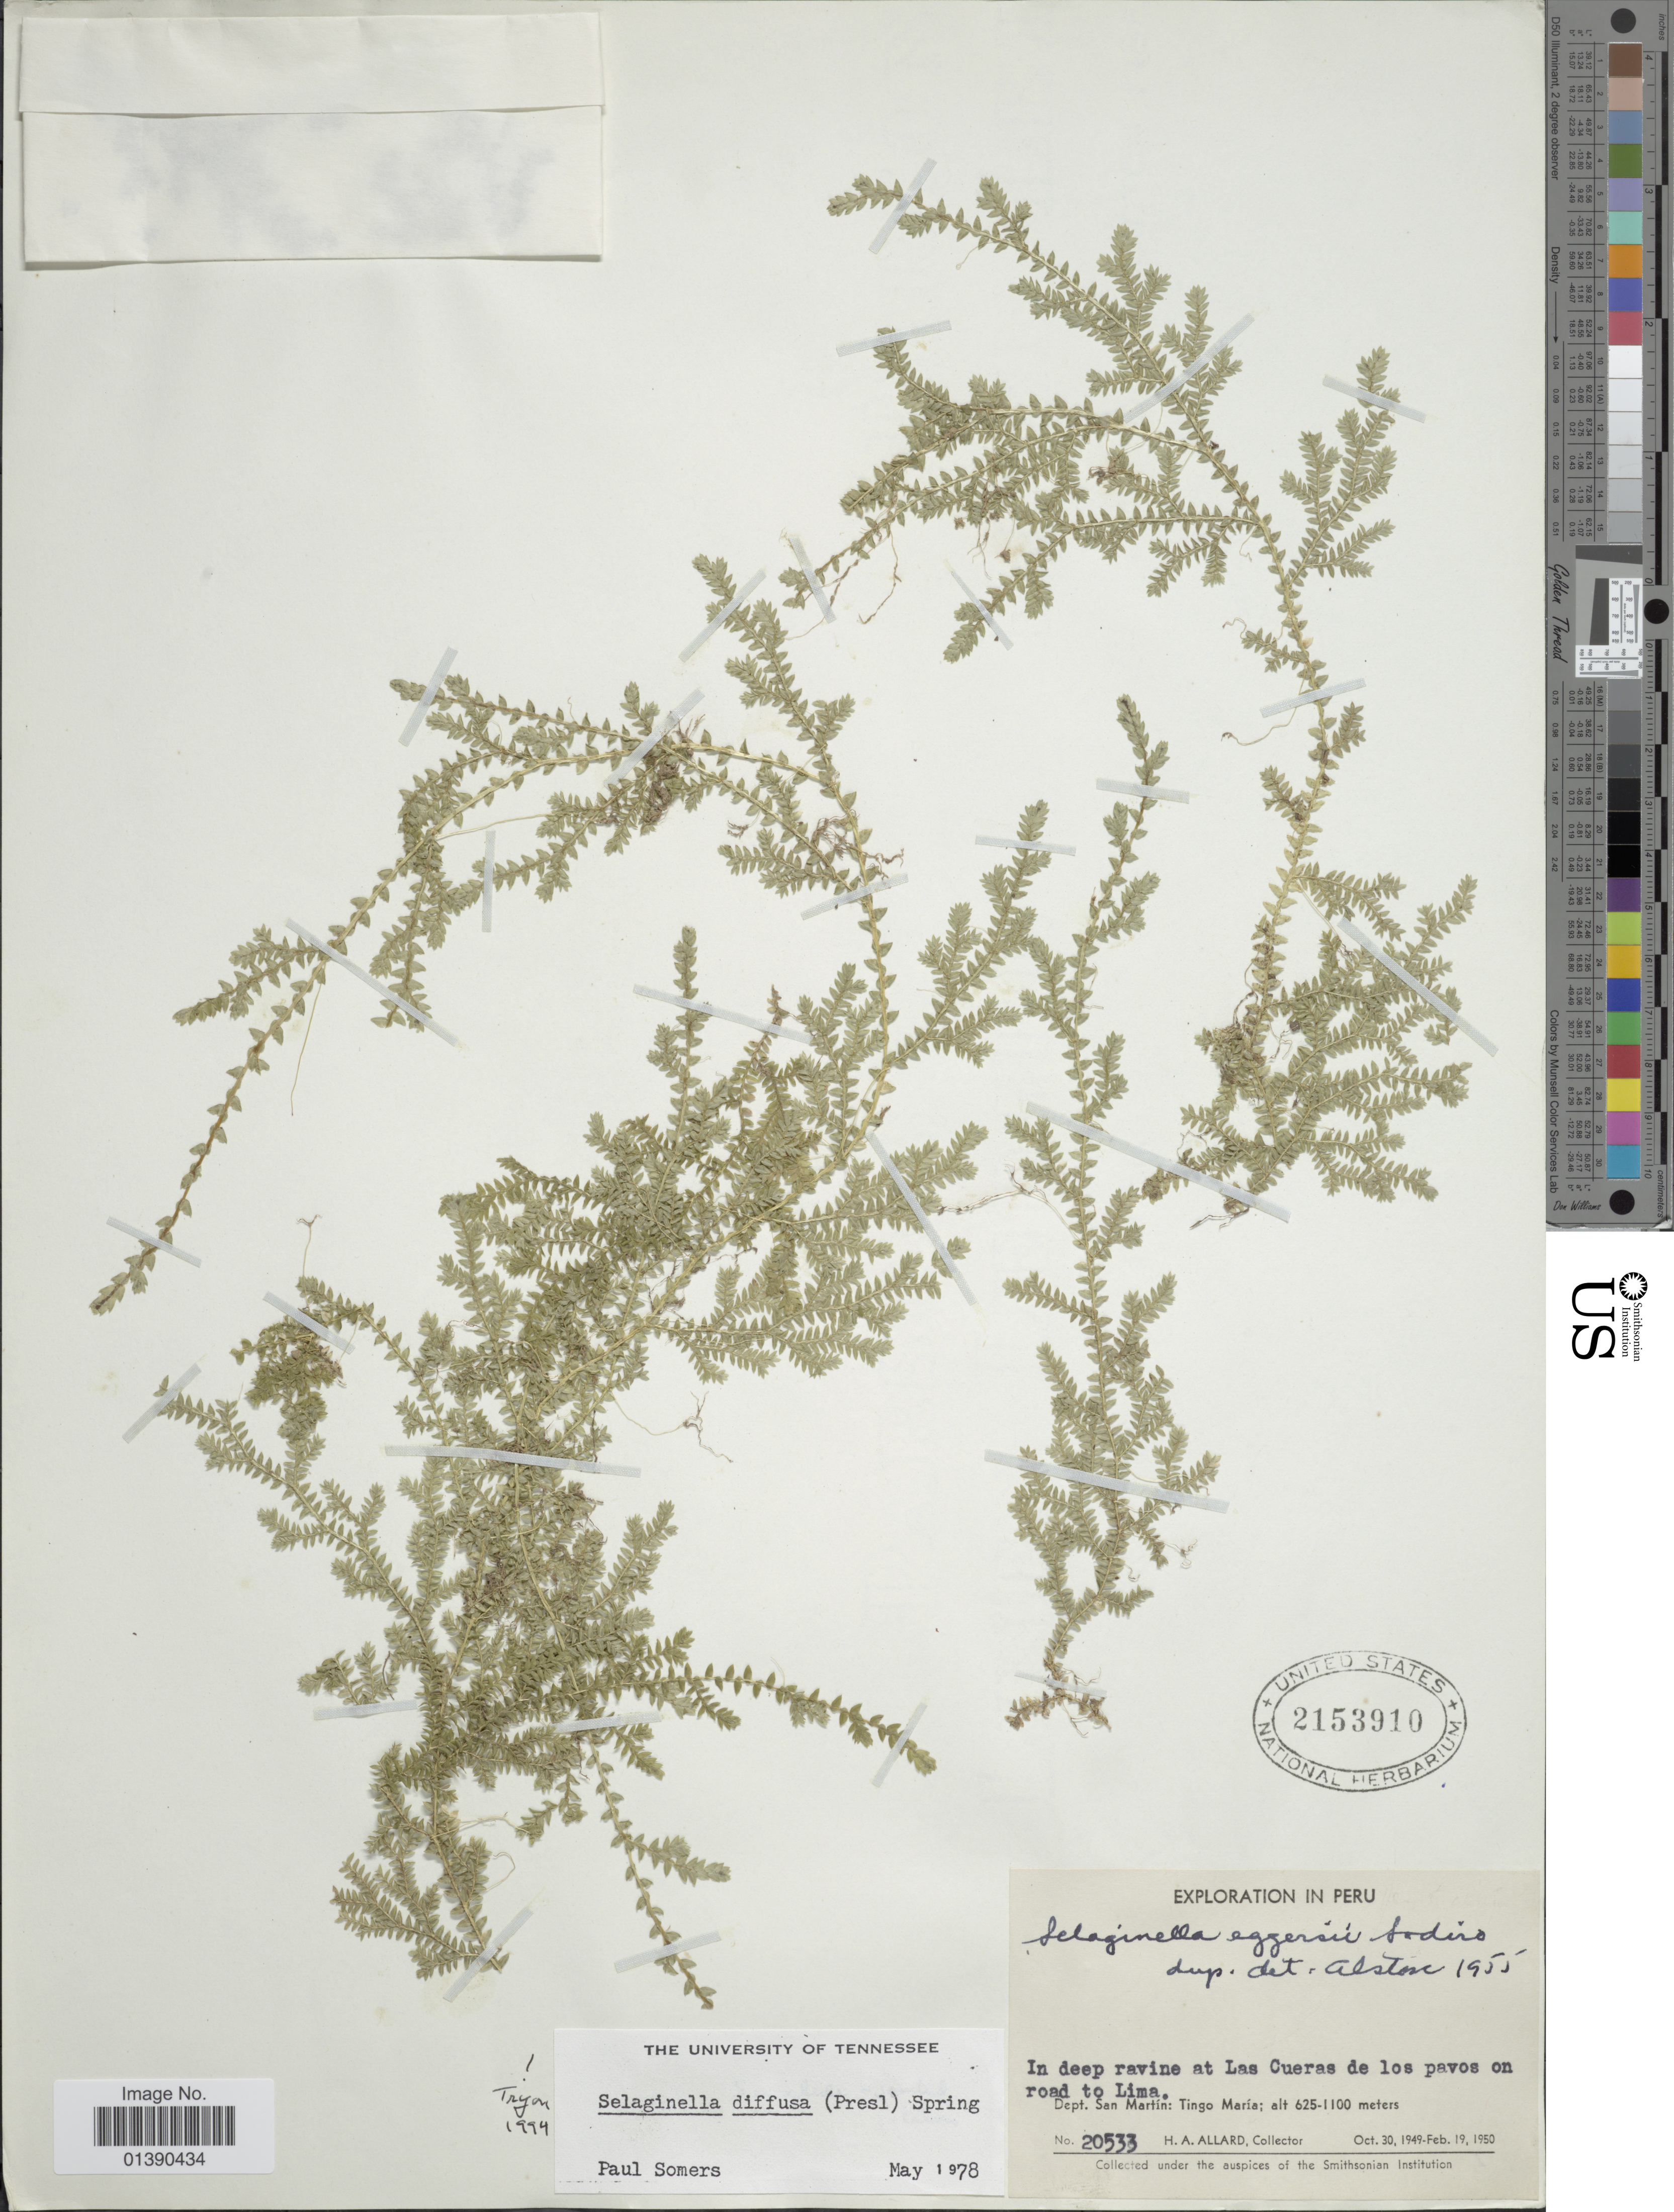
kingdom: Plantae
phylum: Tracheophyta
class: Lycopodiopsida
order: Selaginellales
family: Selaginellaceae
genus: Selaginella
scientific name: Selaginella diffusa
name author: (C. Presl) Spring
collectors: H. A. Allard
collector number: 20533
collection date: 1949-10-30/1950-02-19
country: Peru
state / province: San Martín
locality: In deep ravine at Las Cueras de los pavos on road to Lima, Tingo María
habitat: in deep ravine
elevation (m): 625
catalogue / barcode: US 2153910